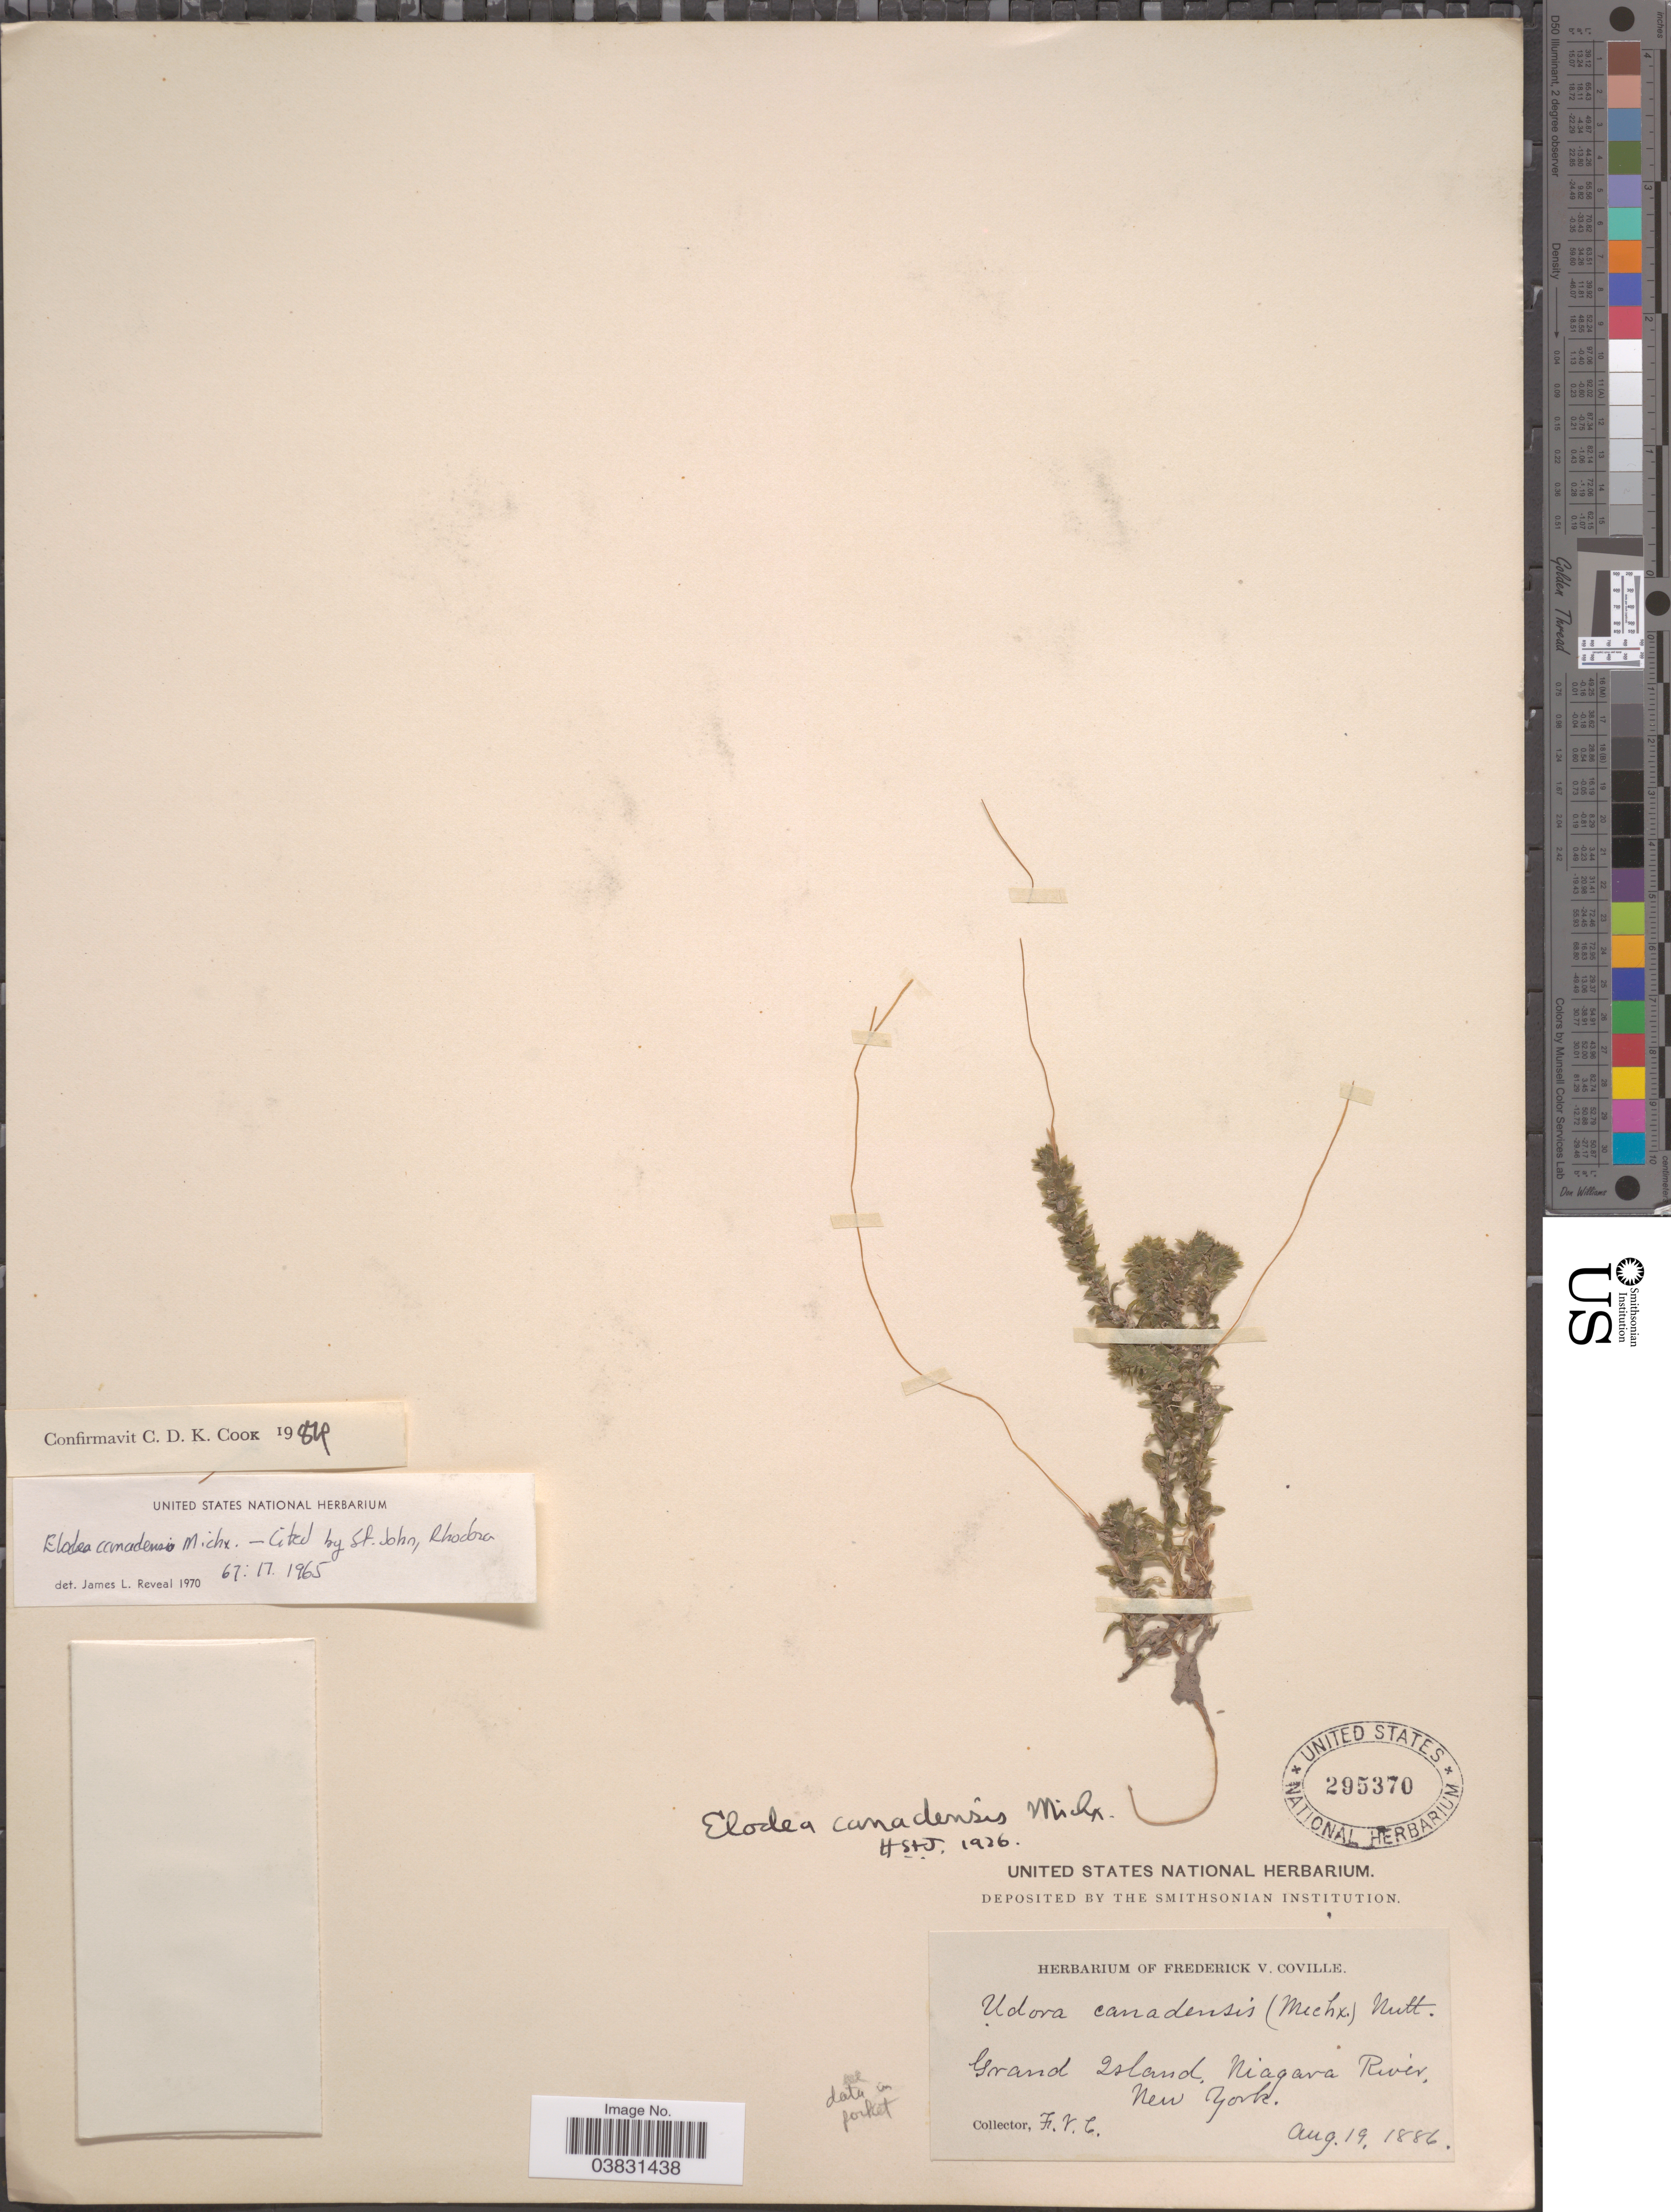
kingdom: Plantae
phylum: Tracheophyta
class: Liliopsida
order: Alismatales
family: Hydrocharitaceae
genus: Elodea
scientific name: Elodea canadensis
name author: Michx.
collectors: F. V. Coville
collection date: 1886-08-19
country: United States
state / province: New York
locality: Grand Island, Niagara River.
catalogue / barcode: US 295370